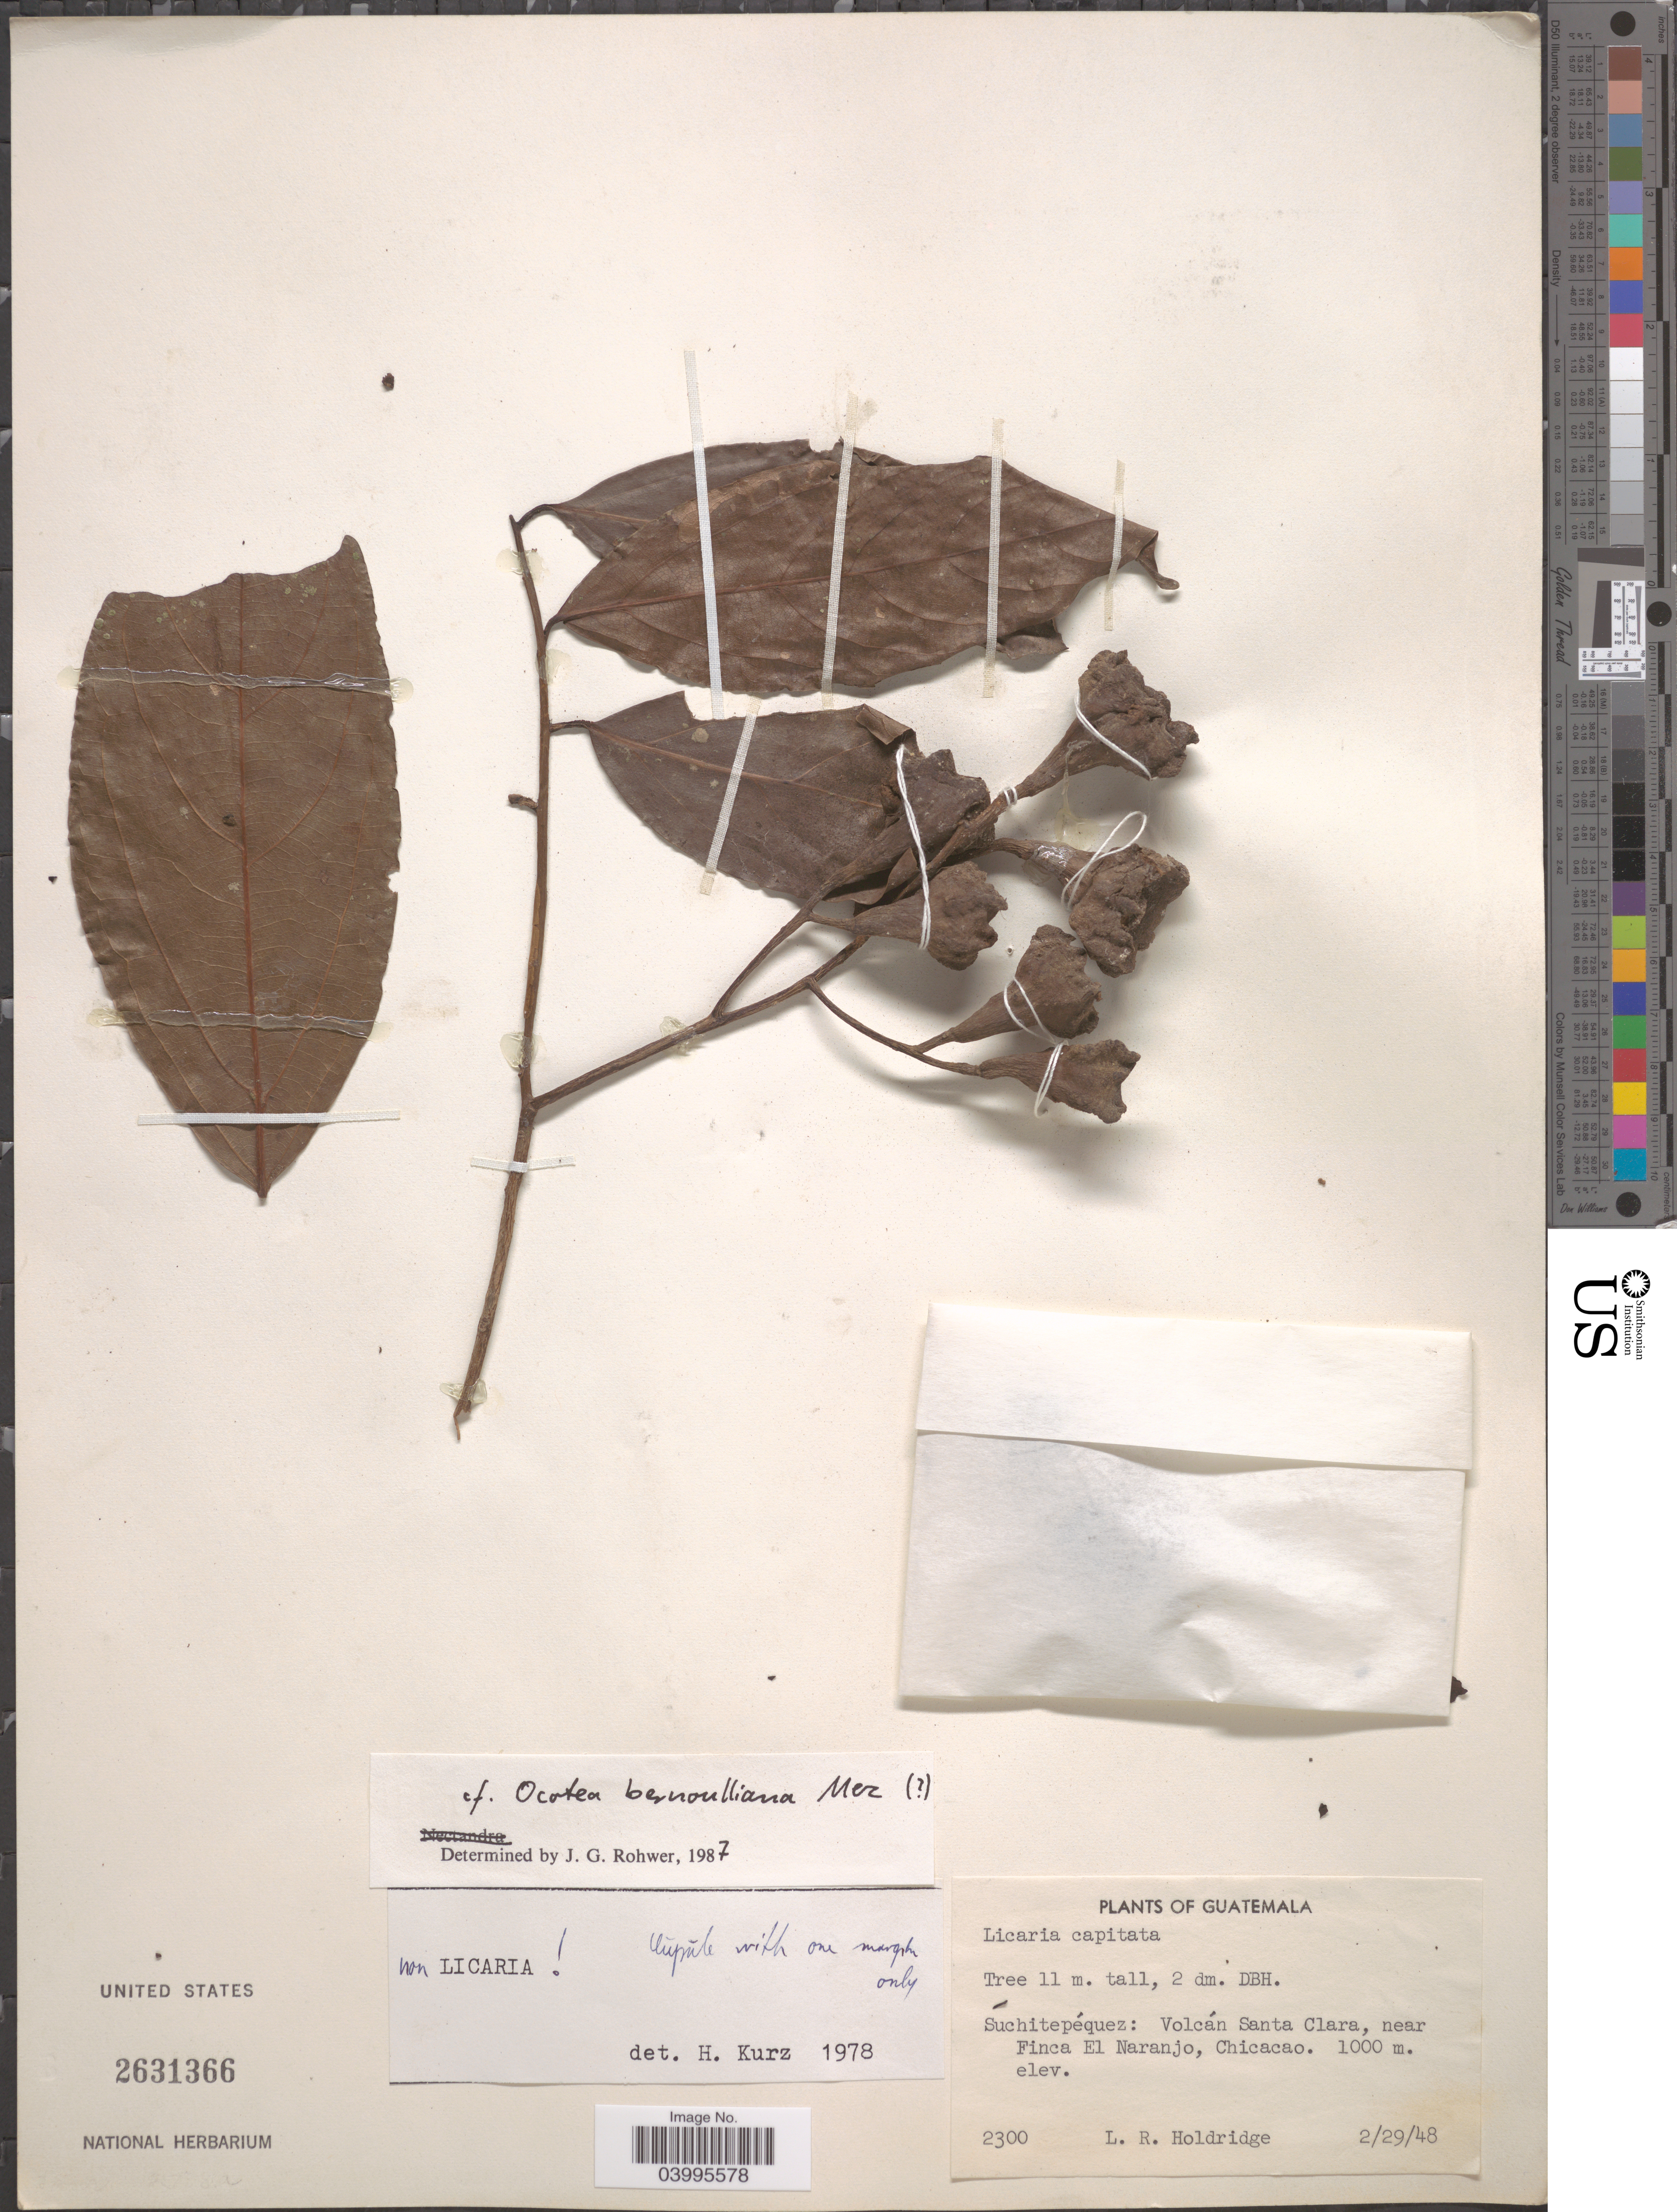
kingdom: Plantae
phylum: Tracheophyta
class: Magnoliopsida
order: Laurales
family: Lauraceae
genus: Ocotea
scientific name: Ocotea bernoulliana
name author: Mez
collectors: L. Holdridge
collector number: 2300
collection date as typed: Transcribed d/m/y: 29/2/48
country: Guatemala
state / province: Suchitepequez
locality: Volcán Santa Clara, near Finca El Naranjo, Chicacao.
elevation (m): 1000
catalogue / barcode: US 2631366